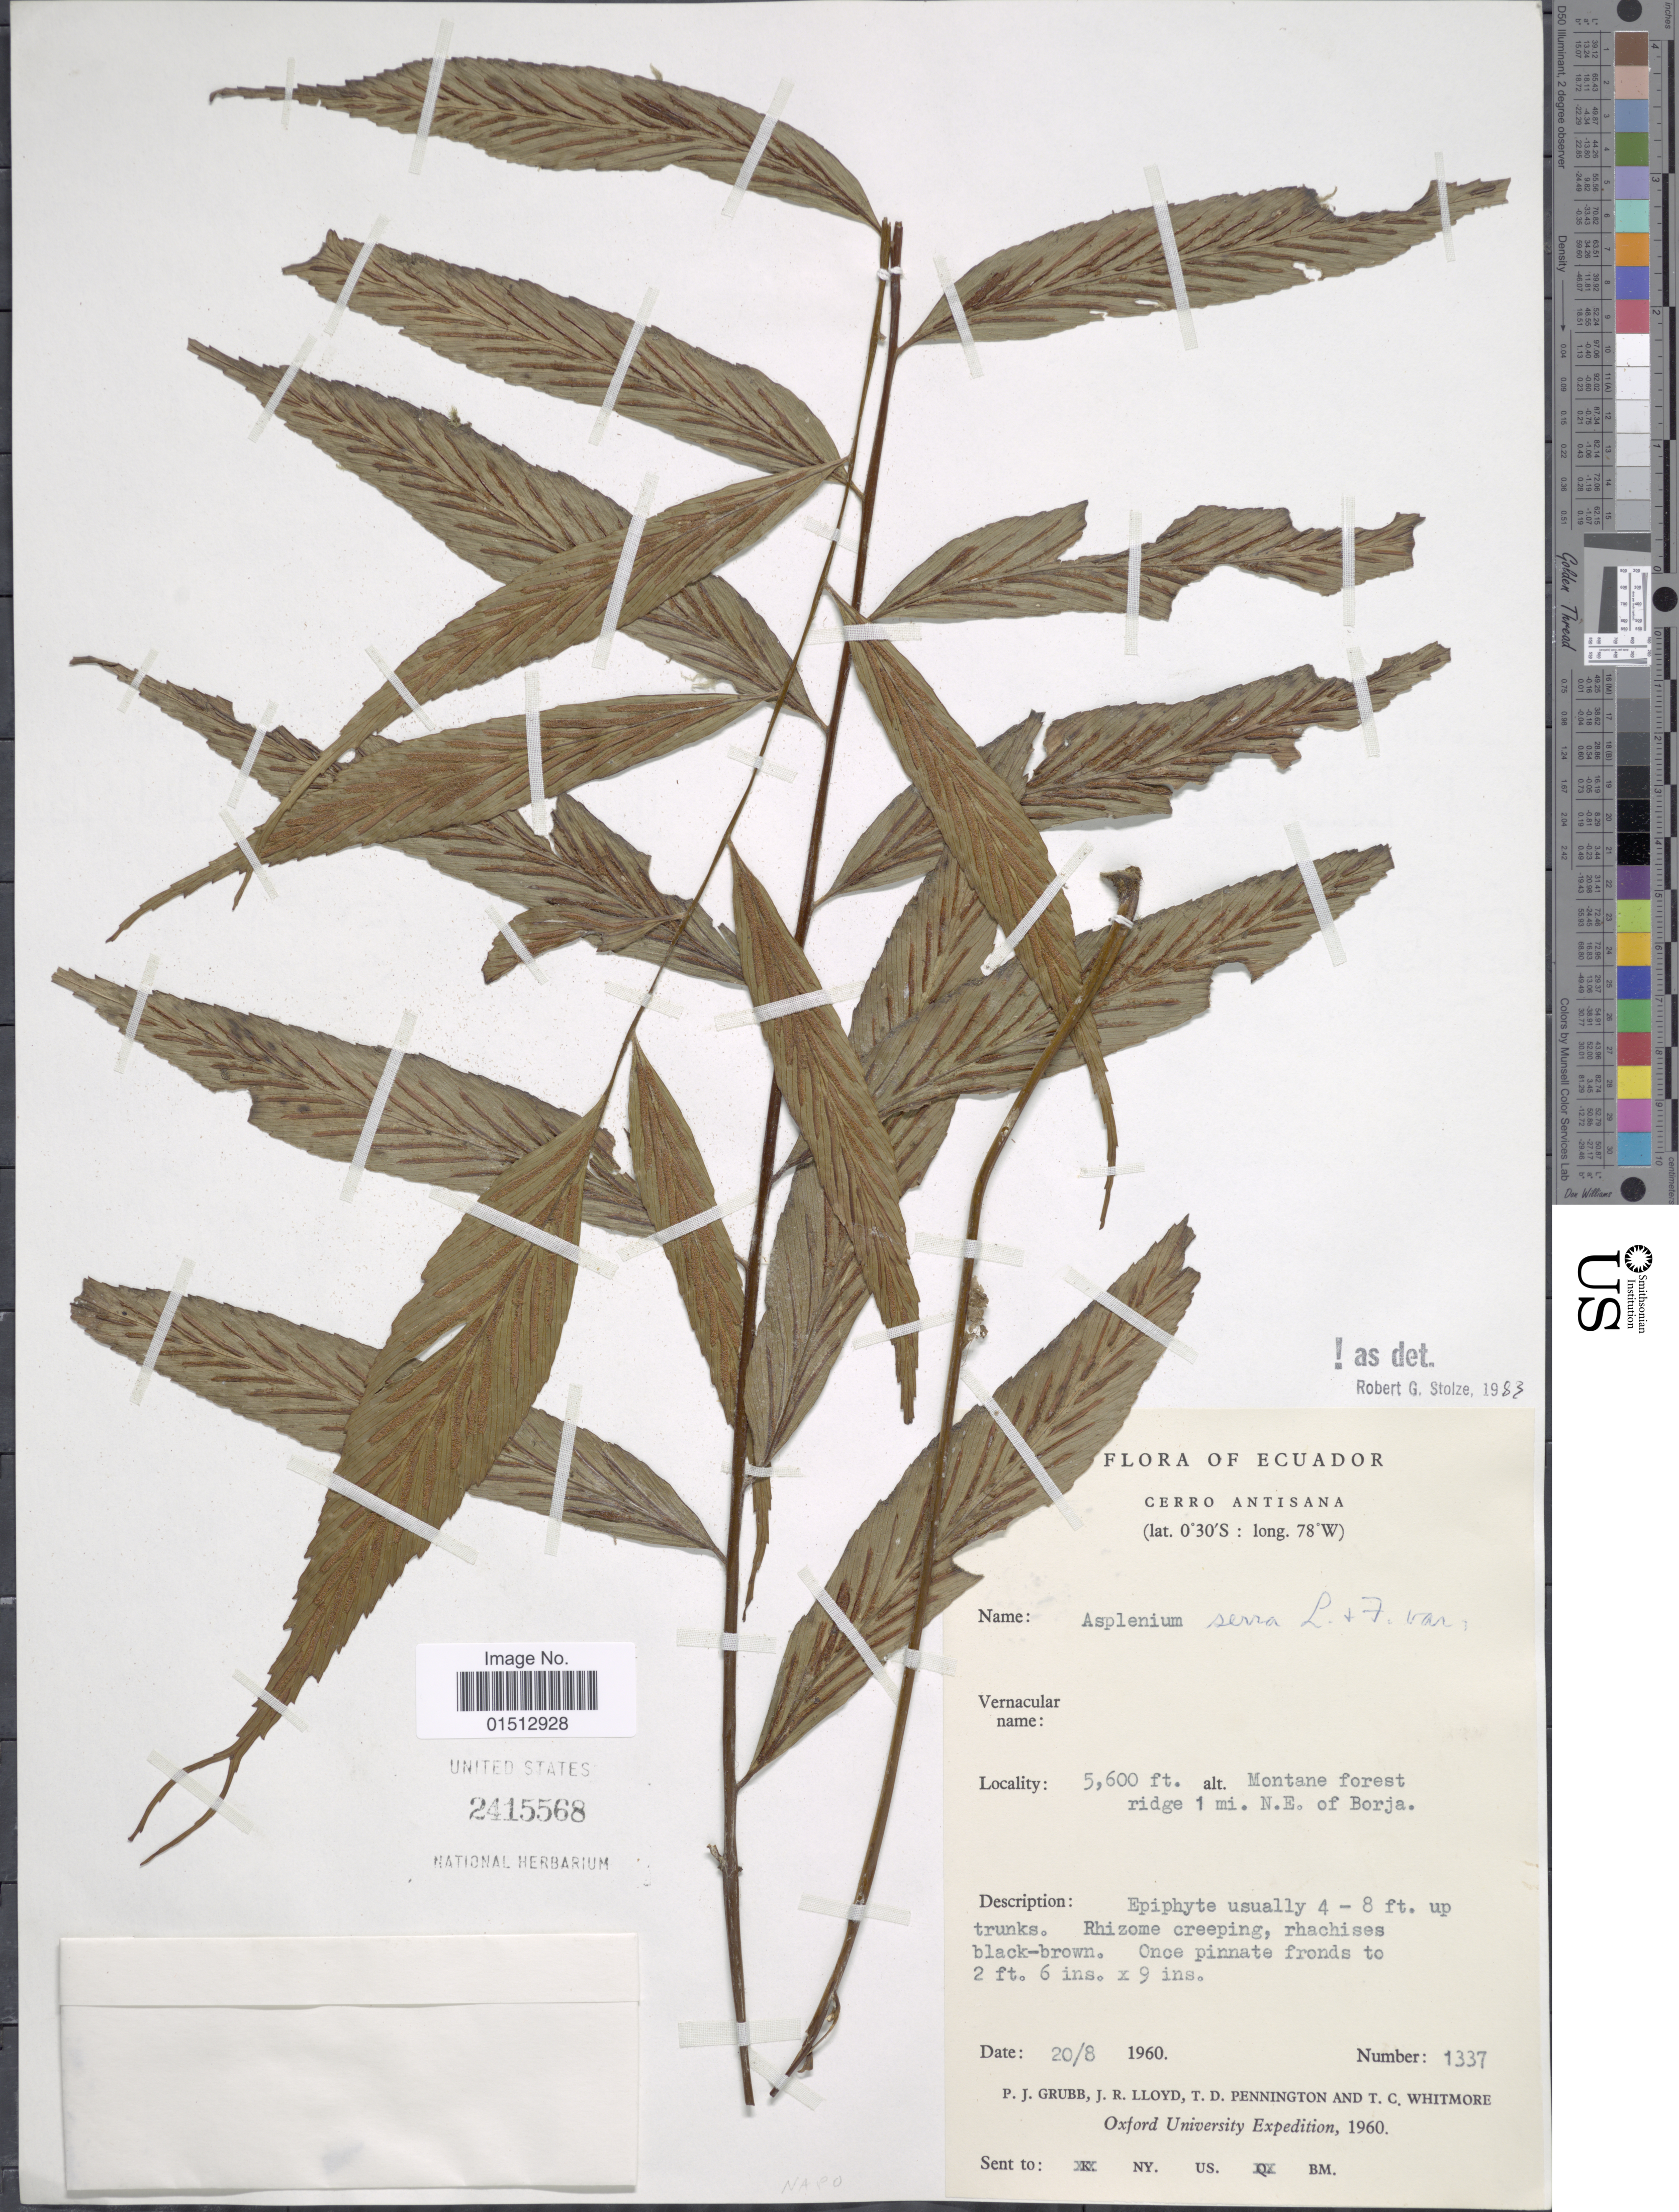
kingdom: Plantae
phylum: Tracheophyta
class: Polypodiopsida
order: Polypodiales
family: Aspleniaceae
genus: Asplenium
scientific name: Asplenium serra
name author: Langsd. & Fisch.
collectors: P. J. Grubb, J. R. Lloyd, T. D. Pennington & T. C. Whitmore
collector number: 1337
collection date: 1960-08-20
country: Ecuador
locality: Cerro Antisana, Montane forest ridge 1 mi. N.E. of Borja.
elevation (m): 1707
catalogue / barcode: US 2415568